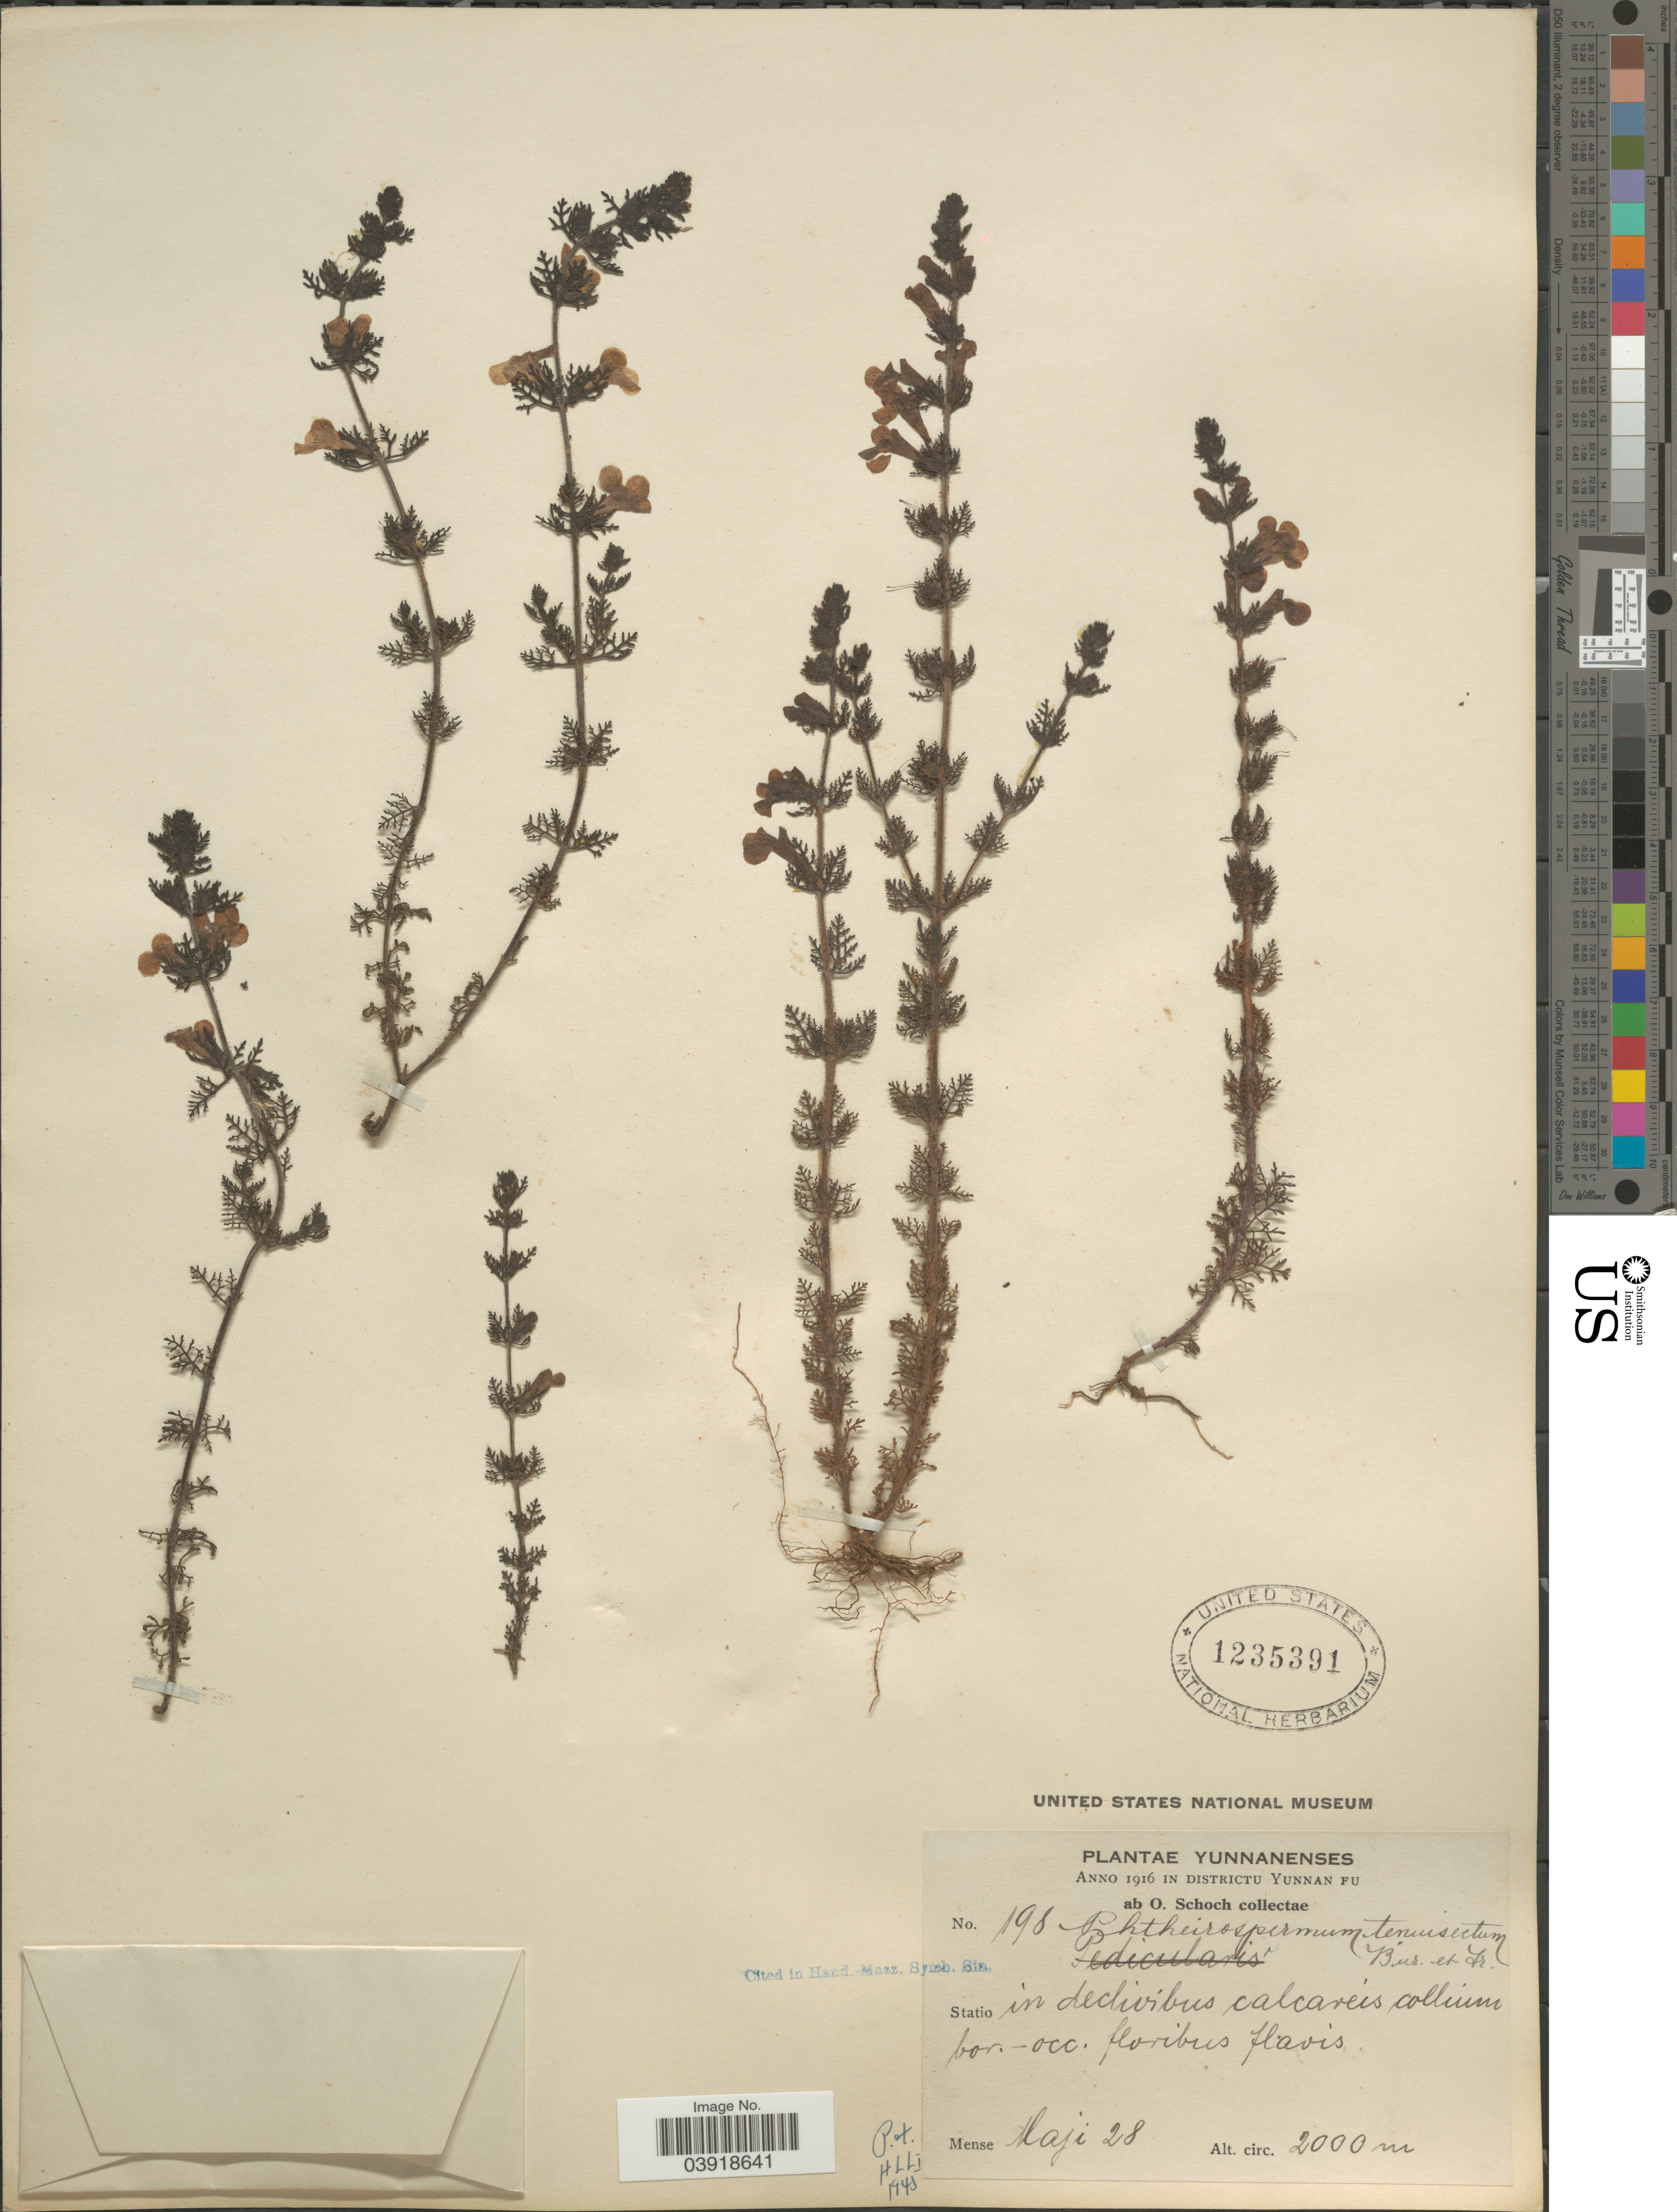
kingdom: Plantae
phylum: Tracheophyta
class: Magnoliopsida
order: Lamiales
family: Orobanchaceae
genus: Phtheirospermum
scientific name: Phtheirospermum tenuisectum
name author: Franch. & Bureau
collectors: O. Schoch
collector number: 198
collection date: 1916-05-28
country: China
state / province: Yunnan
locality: Yunnanenses. In Districtu Yunnan Fu. [unsure placement] Statio in declivibus calcareis collium bor.-occ. floribus flavis.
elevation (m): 2000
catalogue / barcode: US 1235391